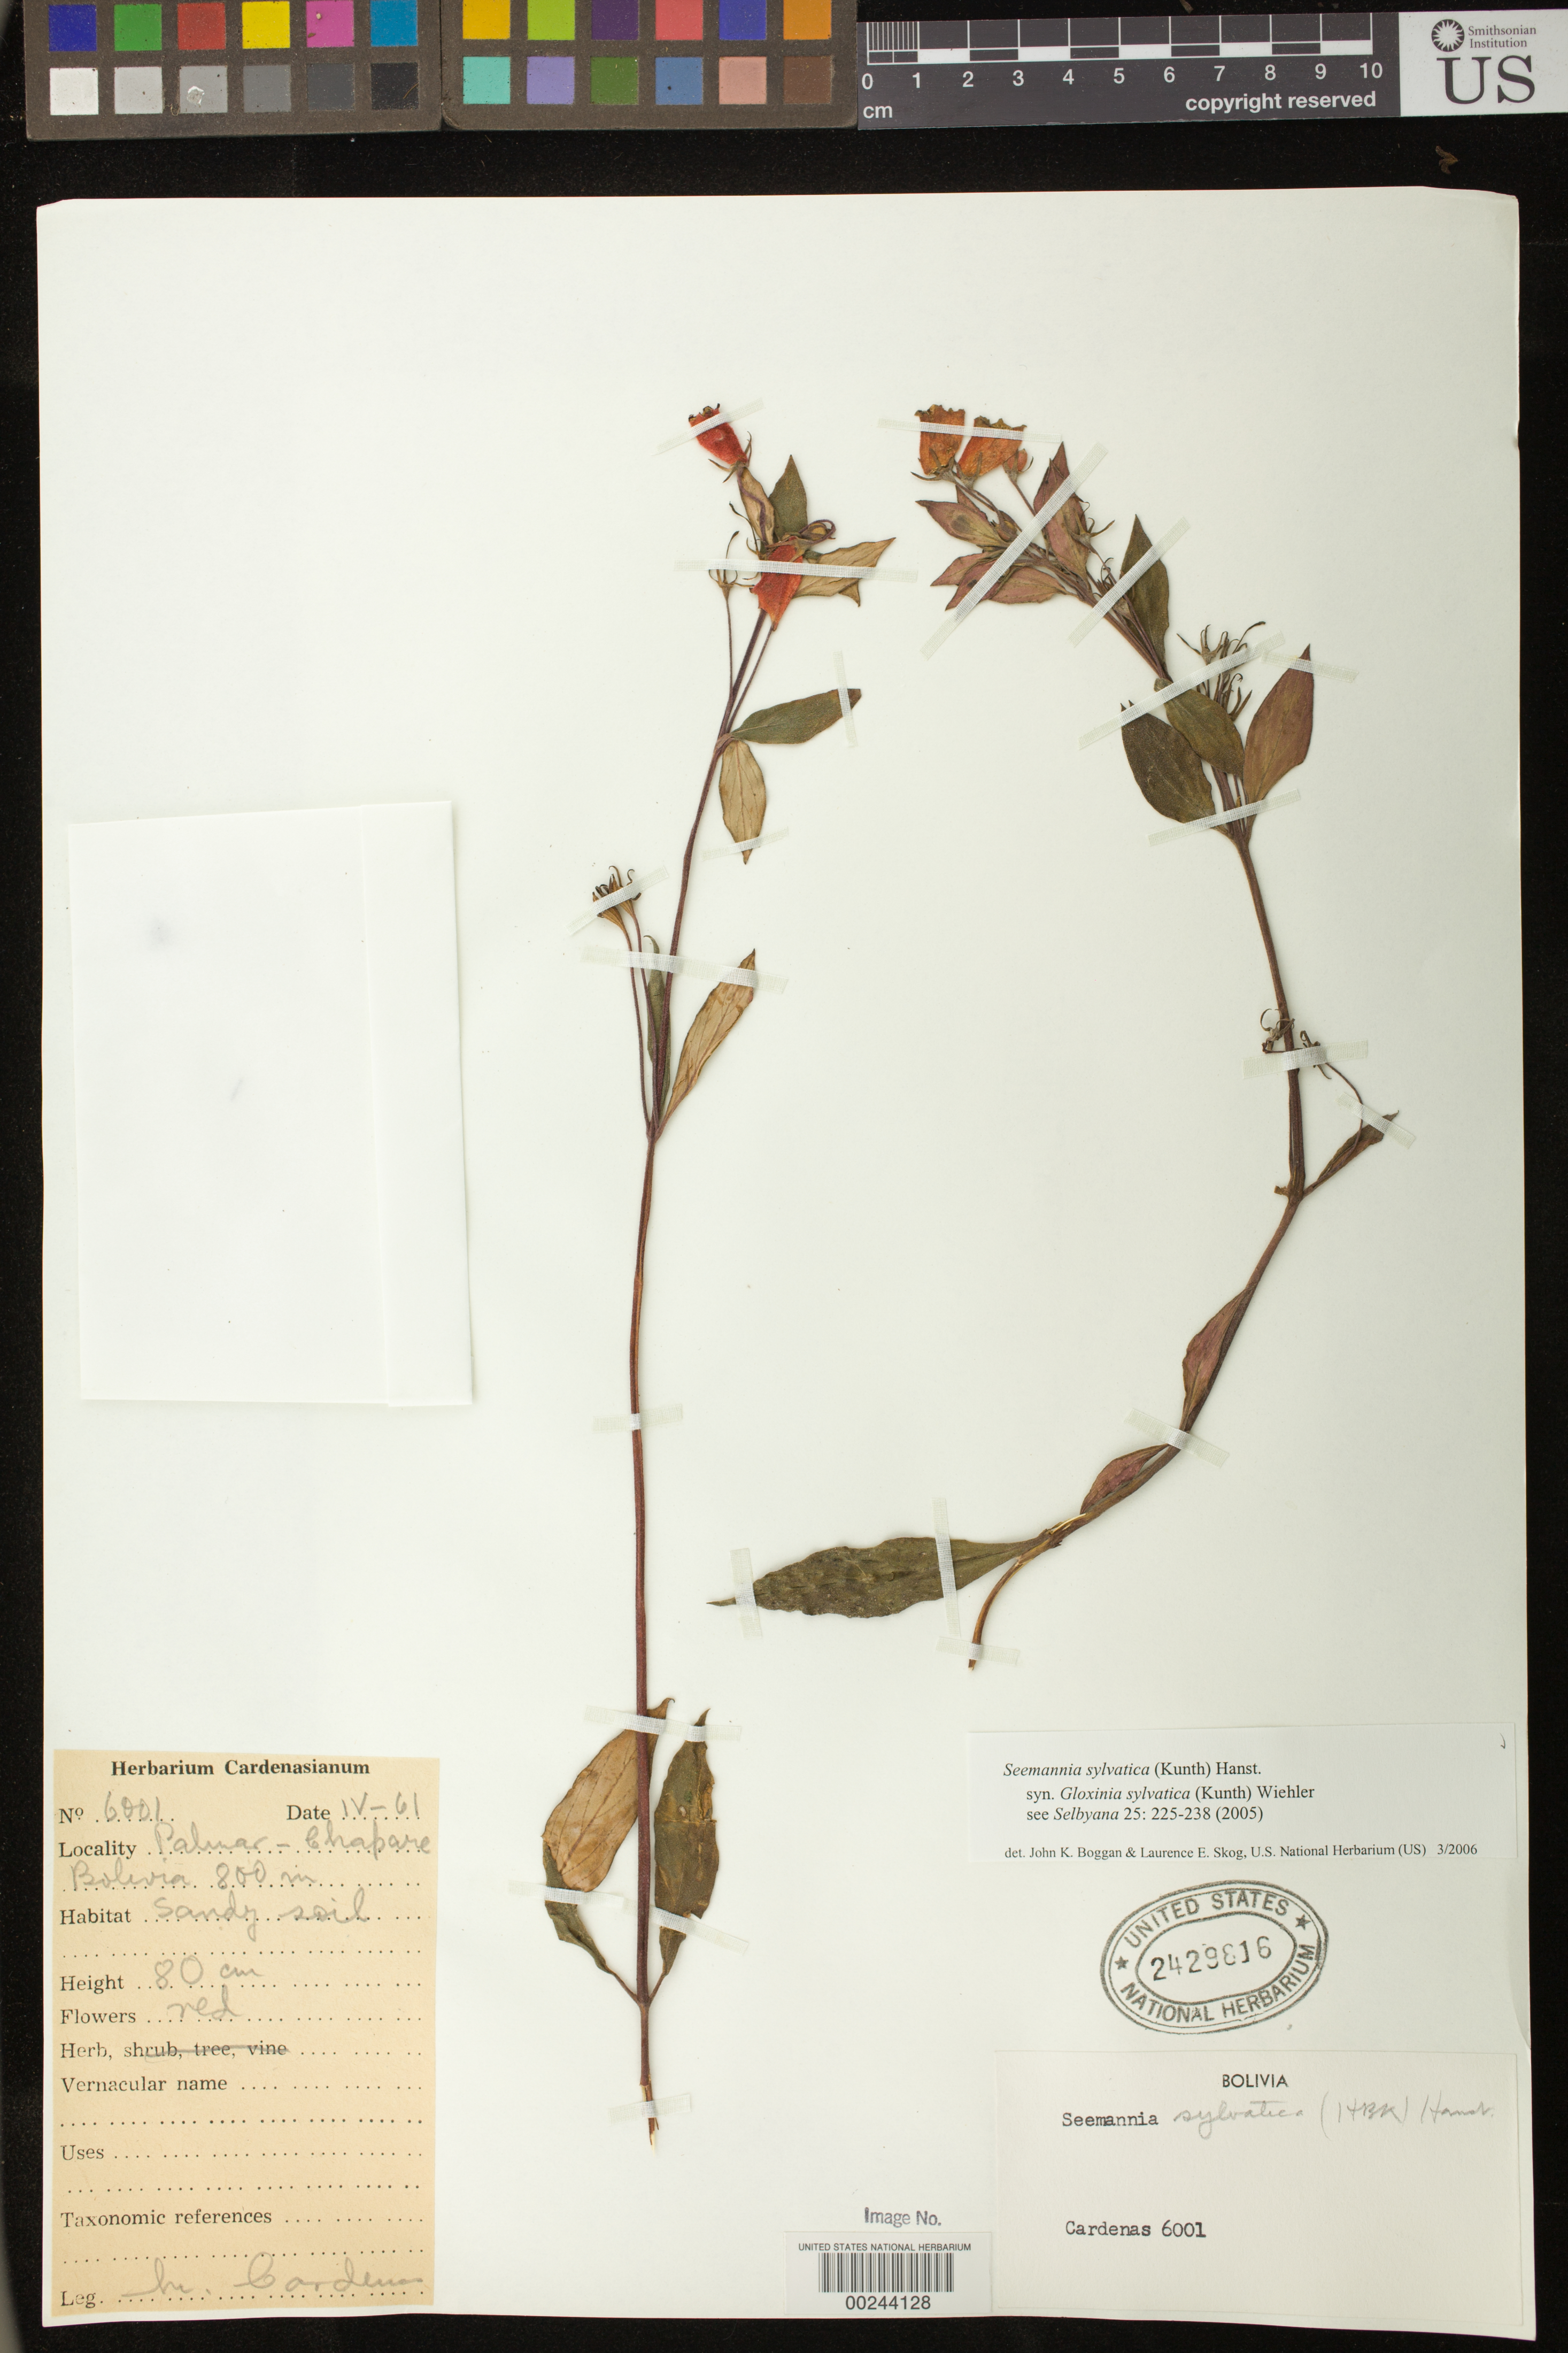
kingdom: Plantae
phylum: Tracheophyta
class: Magnoliopsida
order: Lamiales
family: Gesneriaceae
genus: Seemannia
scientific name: Seemannia sylvatica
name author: (Kunth) Hanst.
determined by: Boggan, J. K.; Skog, L. E.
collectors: M. Cárdenas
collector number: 6001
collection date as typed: Apr 1961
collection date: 1961-04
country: Bolivia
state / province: Cochabamba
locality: Palmar - Chapare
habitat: Sandy soil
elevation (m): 800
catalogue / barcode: US 2429816